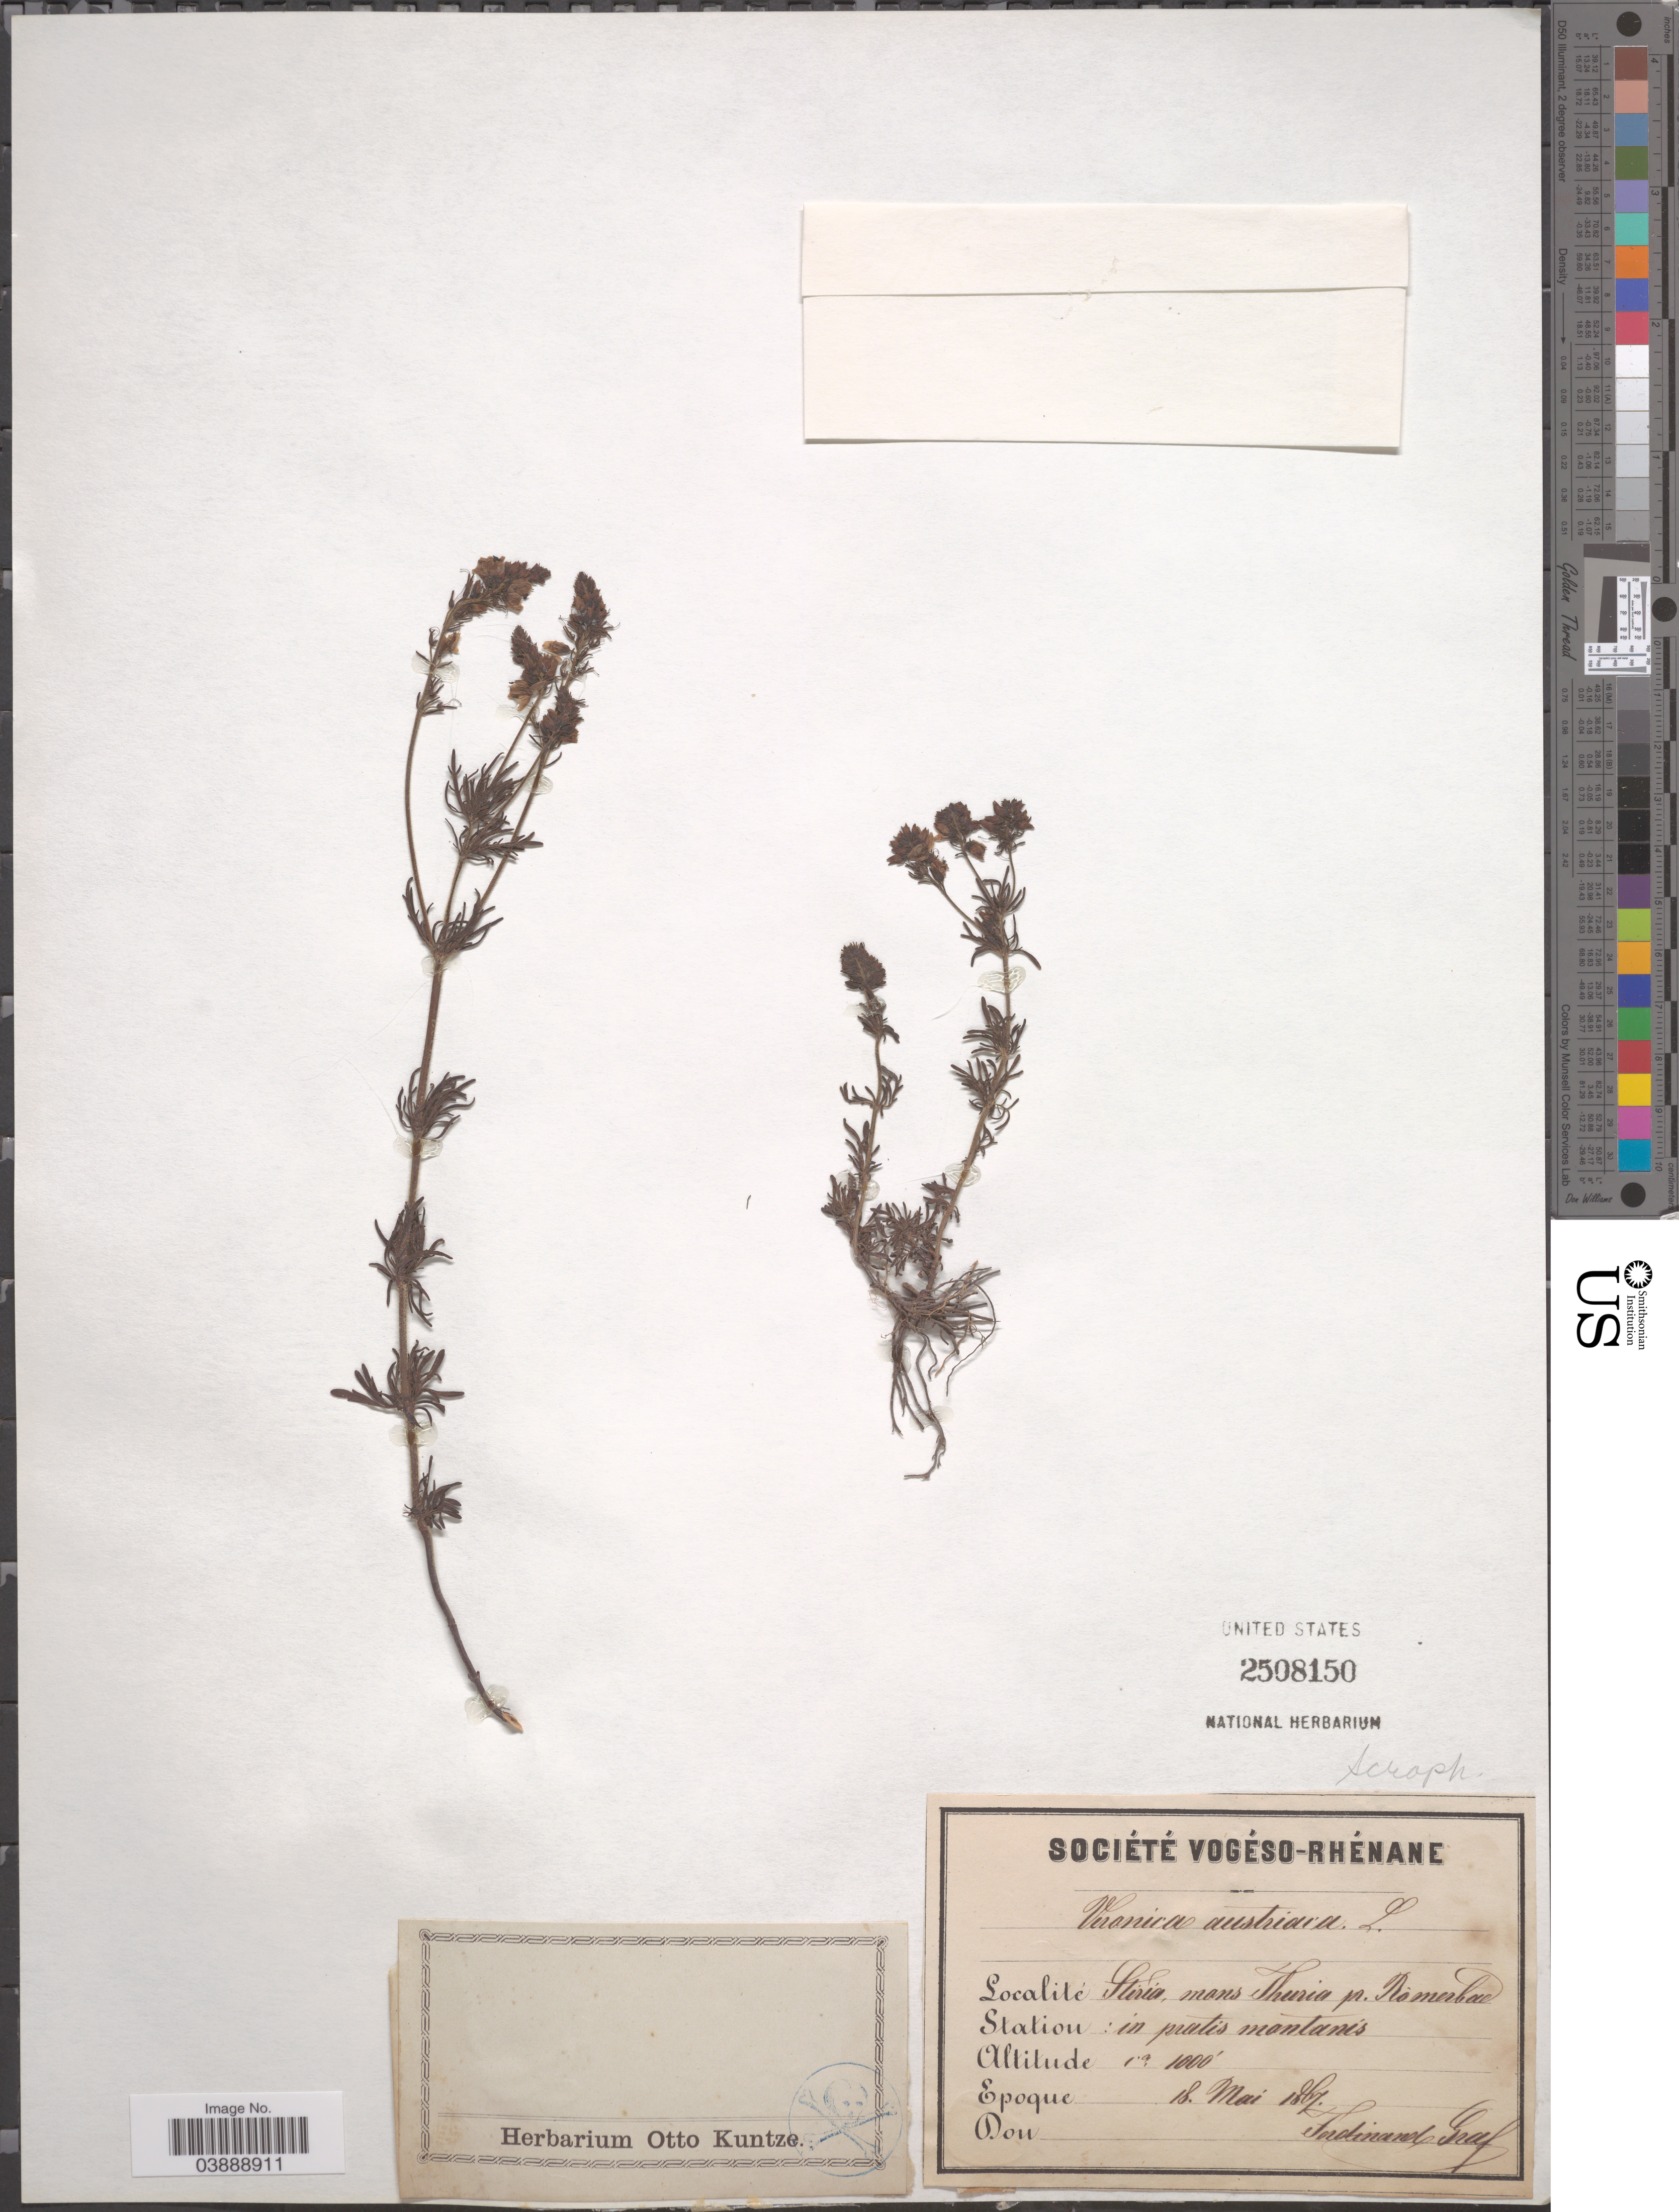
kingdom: Plantae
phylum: Tracheophyta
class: Magnoliopsida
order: Lamiales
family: Plantaginaceae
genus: Veronica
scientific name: Veronica austriaca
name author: L.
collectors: F. Graf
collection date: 1867-05-18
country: Austria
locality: Stiria, mans Thuria pr. Romerbau.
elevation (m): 305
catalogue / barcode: US 2508150